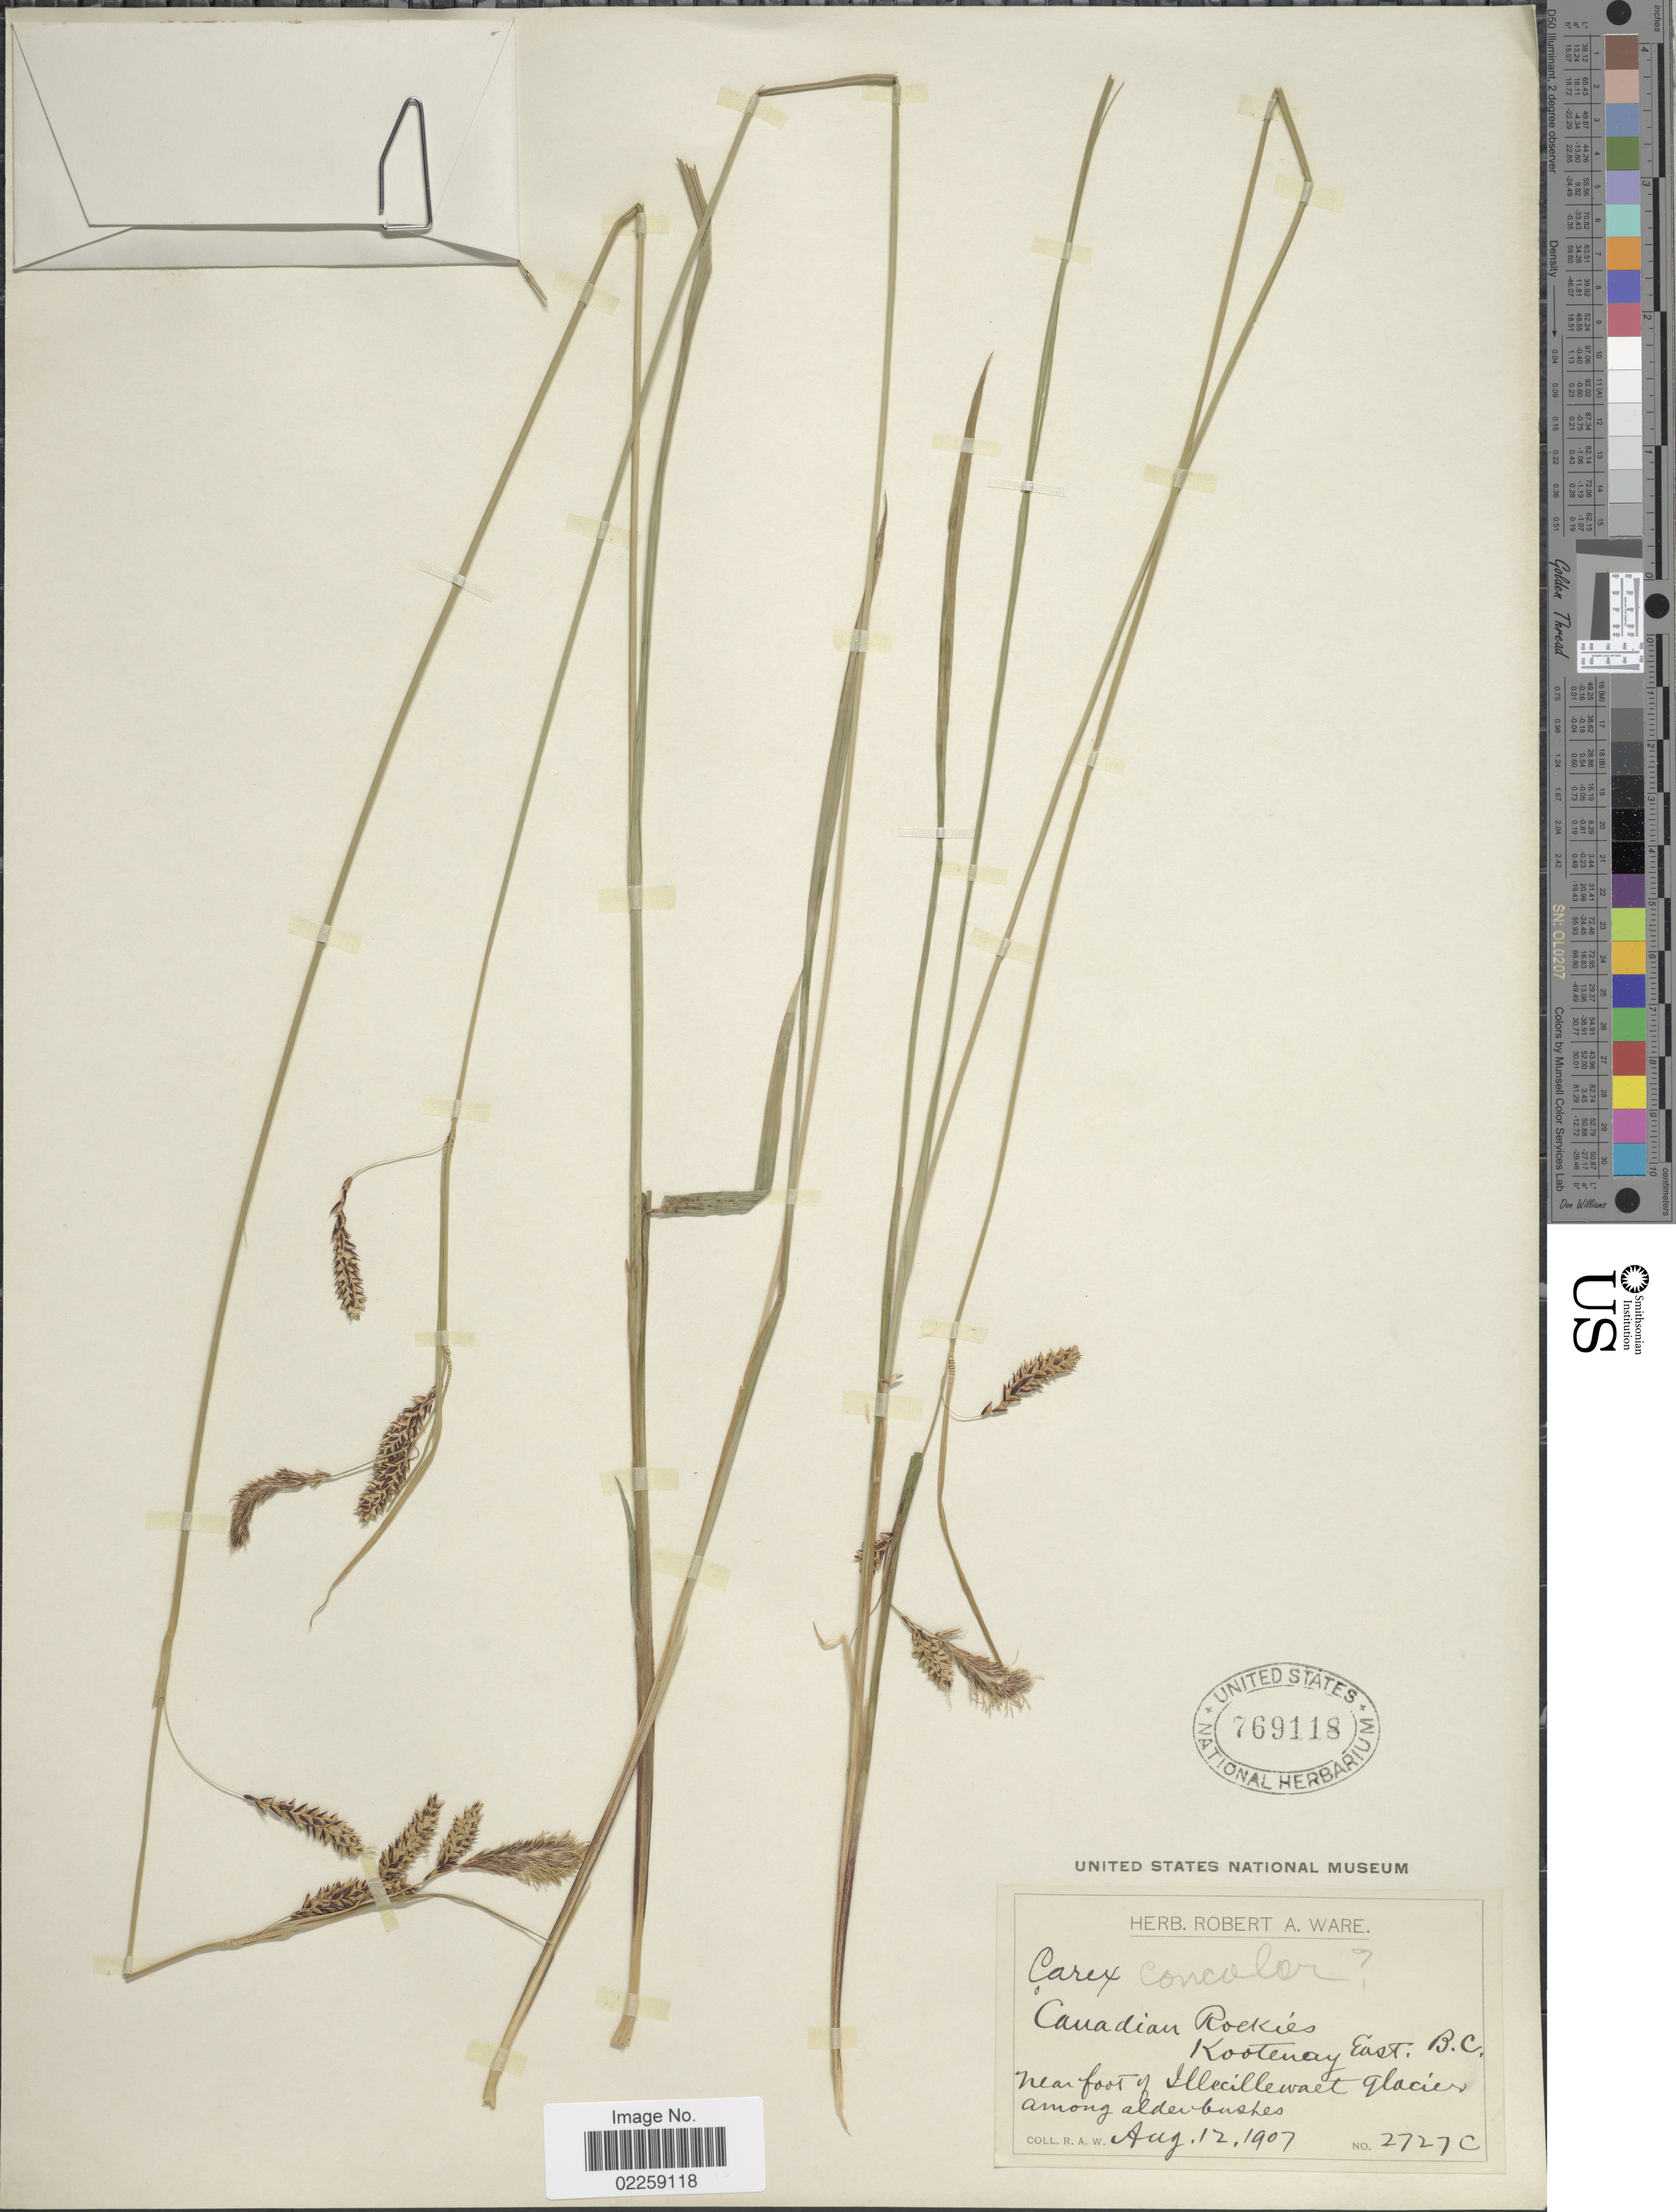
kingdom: Plantae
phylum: Tracheophyta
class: Liliopsida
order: Poales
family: Cyperaceae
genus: Carex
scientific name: Carex bigelowii subsp. lugens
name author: (Holm) T.V. Egorova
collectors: R. Ware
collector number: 2727C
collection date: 1907-08-12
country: Canada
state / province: British Columbia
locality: Kootenay East, B.C., near foot of Illecillewaet galcier among alder bushes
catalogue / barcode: US 769118